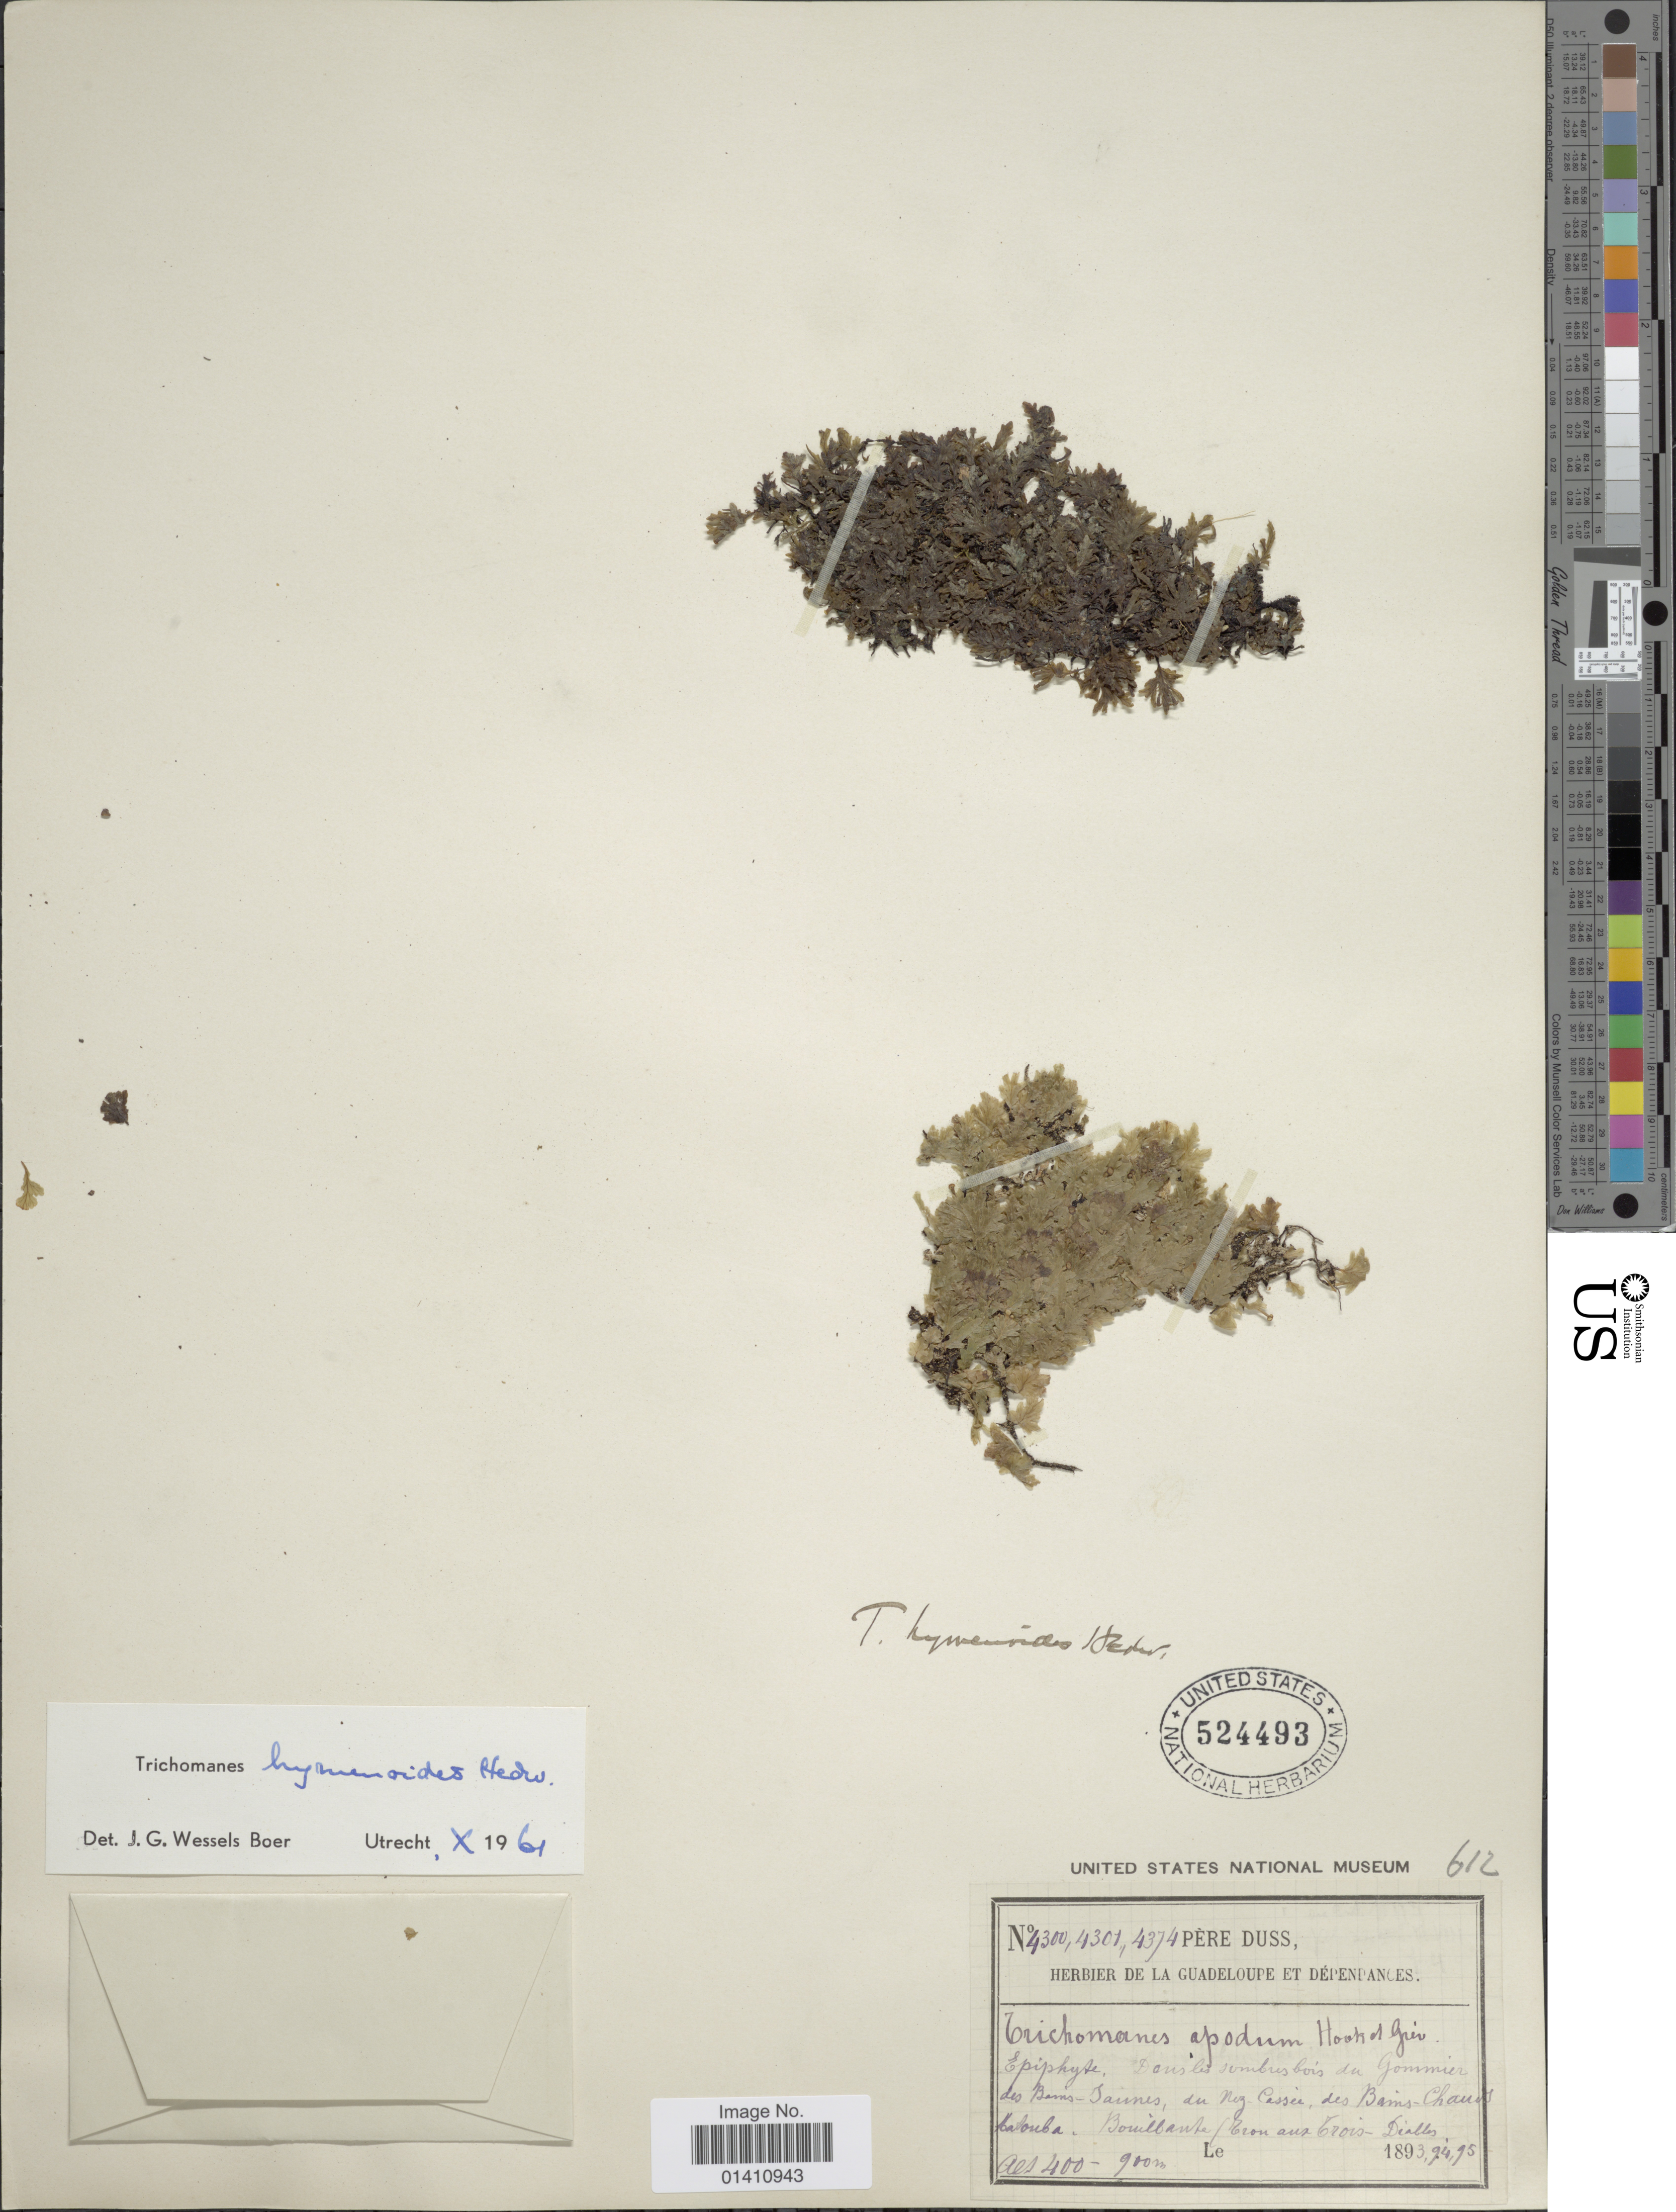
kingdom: Plantae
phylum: Tracheophyta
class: Polypodiopsida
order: Hymenophyllales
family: Hymenophyllaceae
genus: Didymoglossum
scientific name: Didymoglossum hymenoides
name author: (Hedw.) Copel.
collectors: Père Duss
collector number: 4300/4301/4374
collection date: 1893/1895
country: Guadeloupe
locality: Dans les sombres bois du Gommier des Bains-Jaunes, du Nez Cassé, des Bains- Chauds Matouba. Bouillante. Trou aux Trois-Diable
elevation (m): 400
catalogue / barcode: US 524493